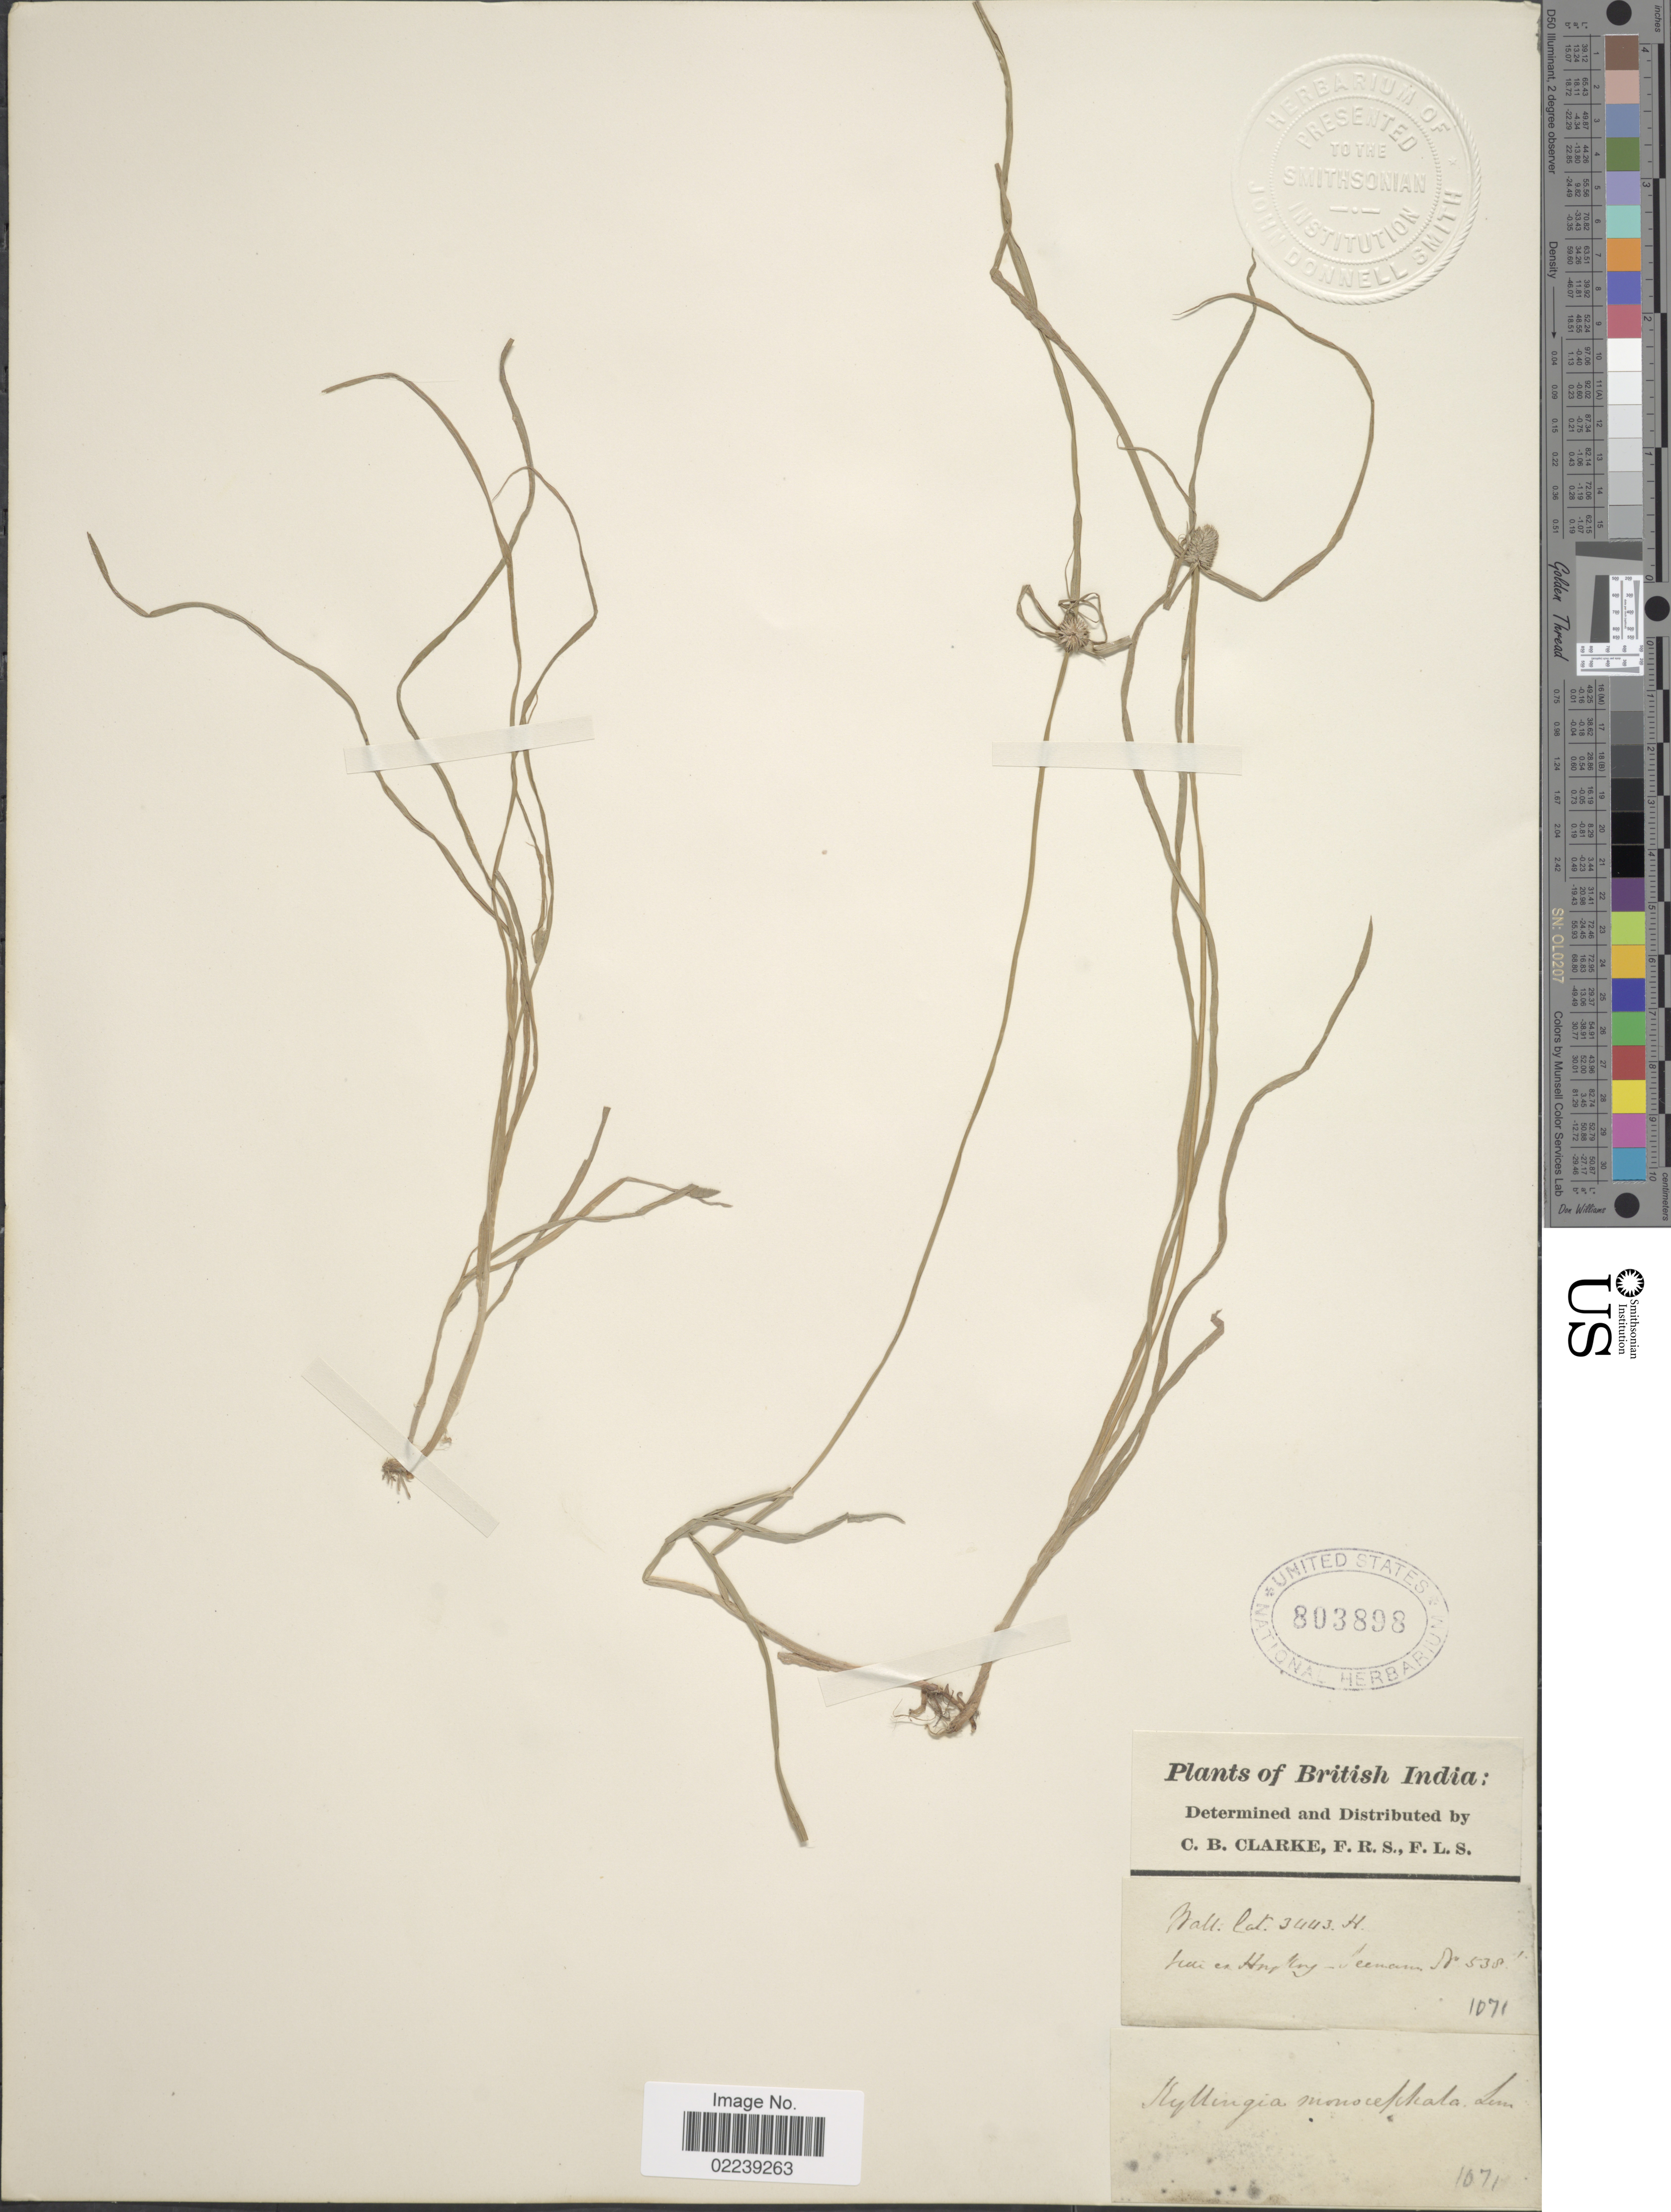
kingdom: Plantae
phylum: Tracheophyta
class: Liliopsida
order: Poales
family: Cyperaceae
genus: Cyperus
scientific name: Cyperus brevifolius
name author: (Rottb.) Hassk.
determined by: Strong, M. T., (US), Smithsonian Institution - National Museum of Natural History (UNITED STATES)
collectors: Seeman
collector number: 538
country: India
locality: British India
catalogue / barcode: US 803898